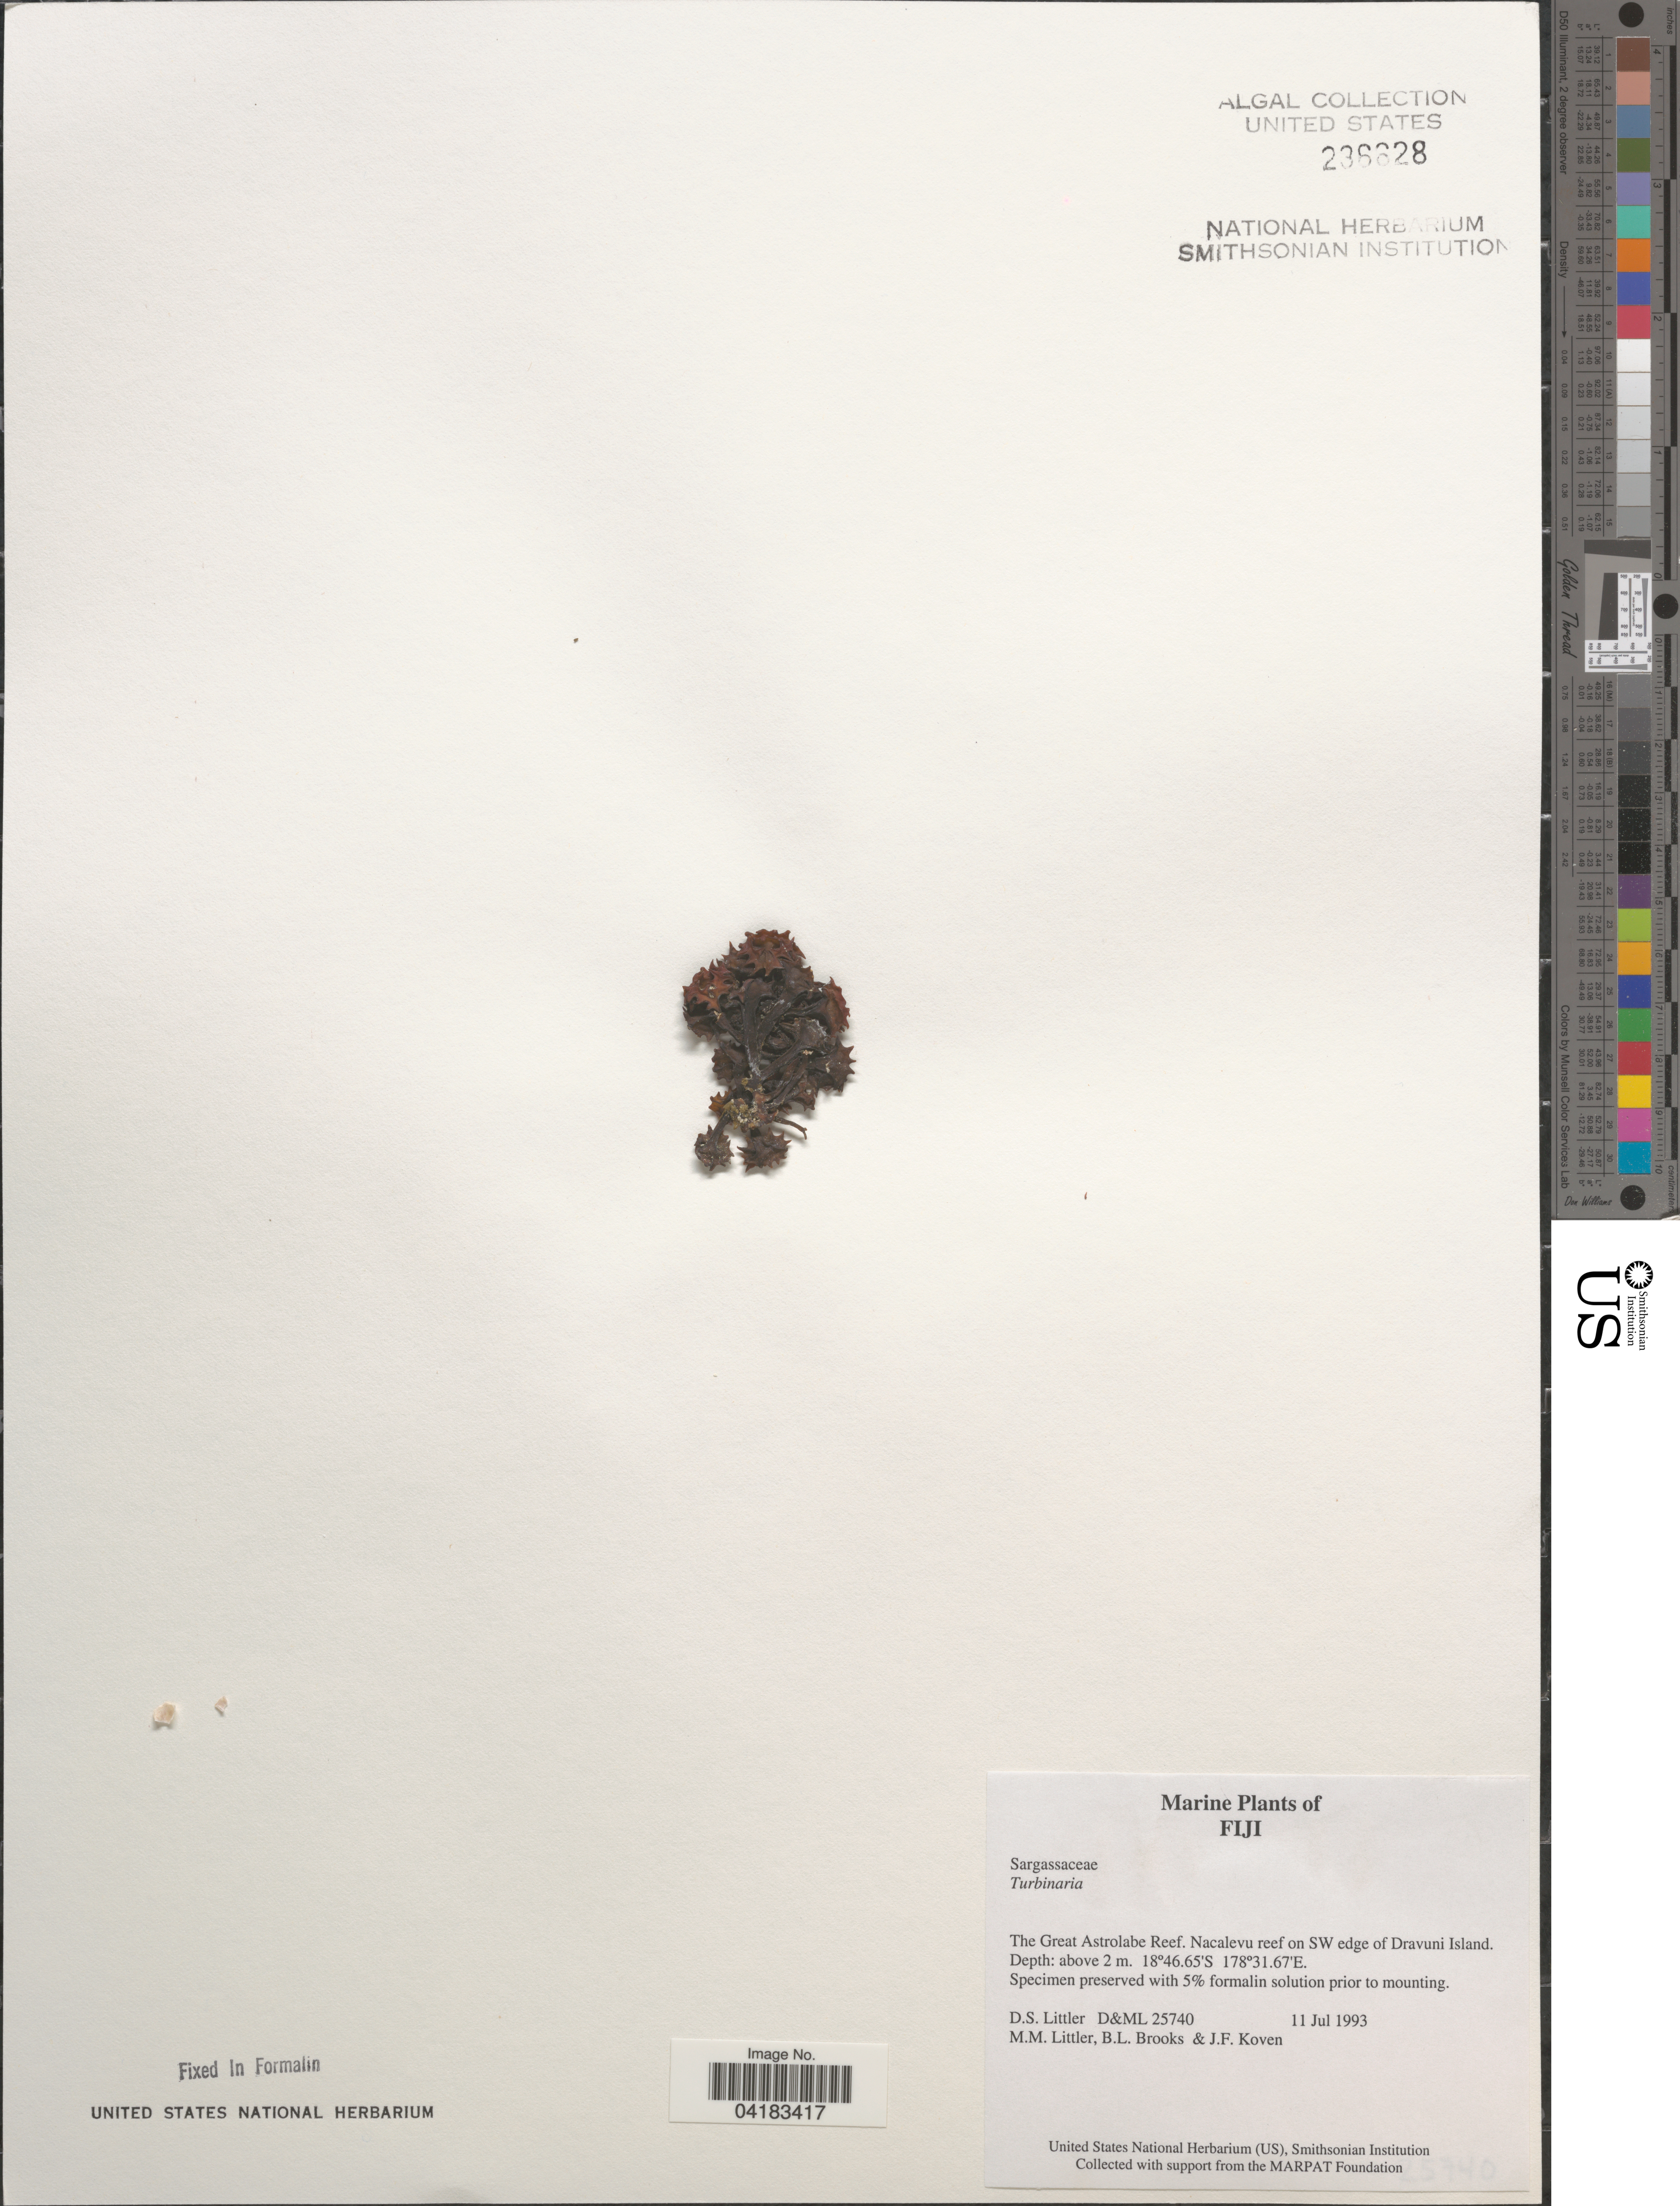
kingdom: Chromista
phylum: Ochrophyta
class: Phaeophyceae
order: Fucales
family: Sargassaceae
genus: Turbinaria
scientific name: Turbinaria sp.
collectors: D. S. Littler, B. Brooks & J. Koven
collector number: D&ML25740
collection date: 1993-07-11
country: Fiji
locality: The Great Astrolabe Reef. Nacalevu reef on SW edge of Dravuni Island.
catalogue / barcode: US 236628